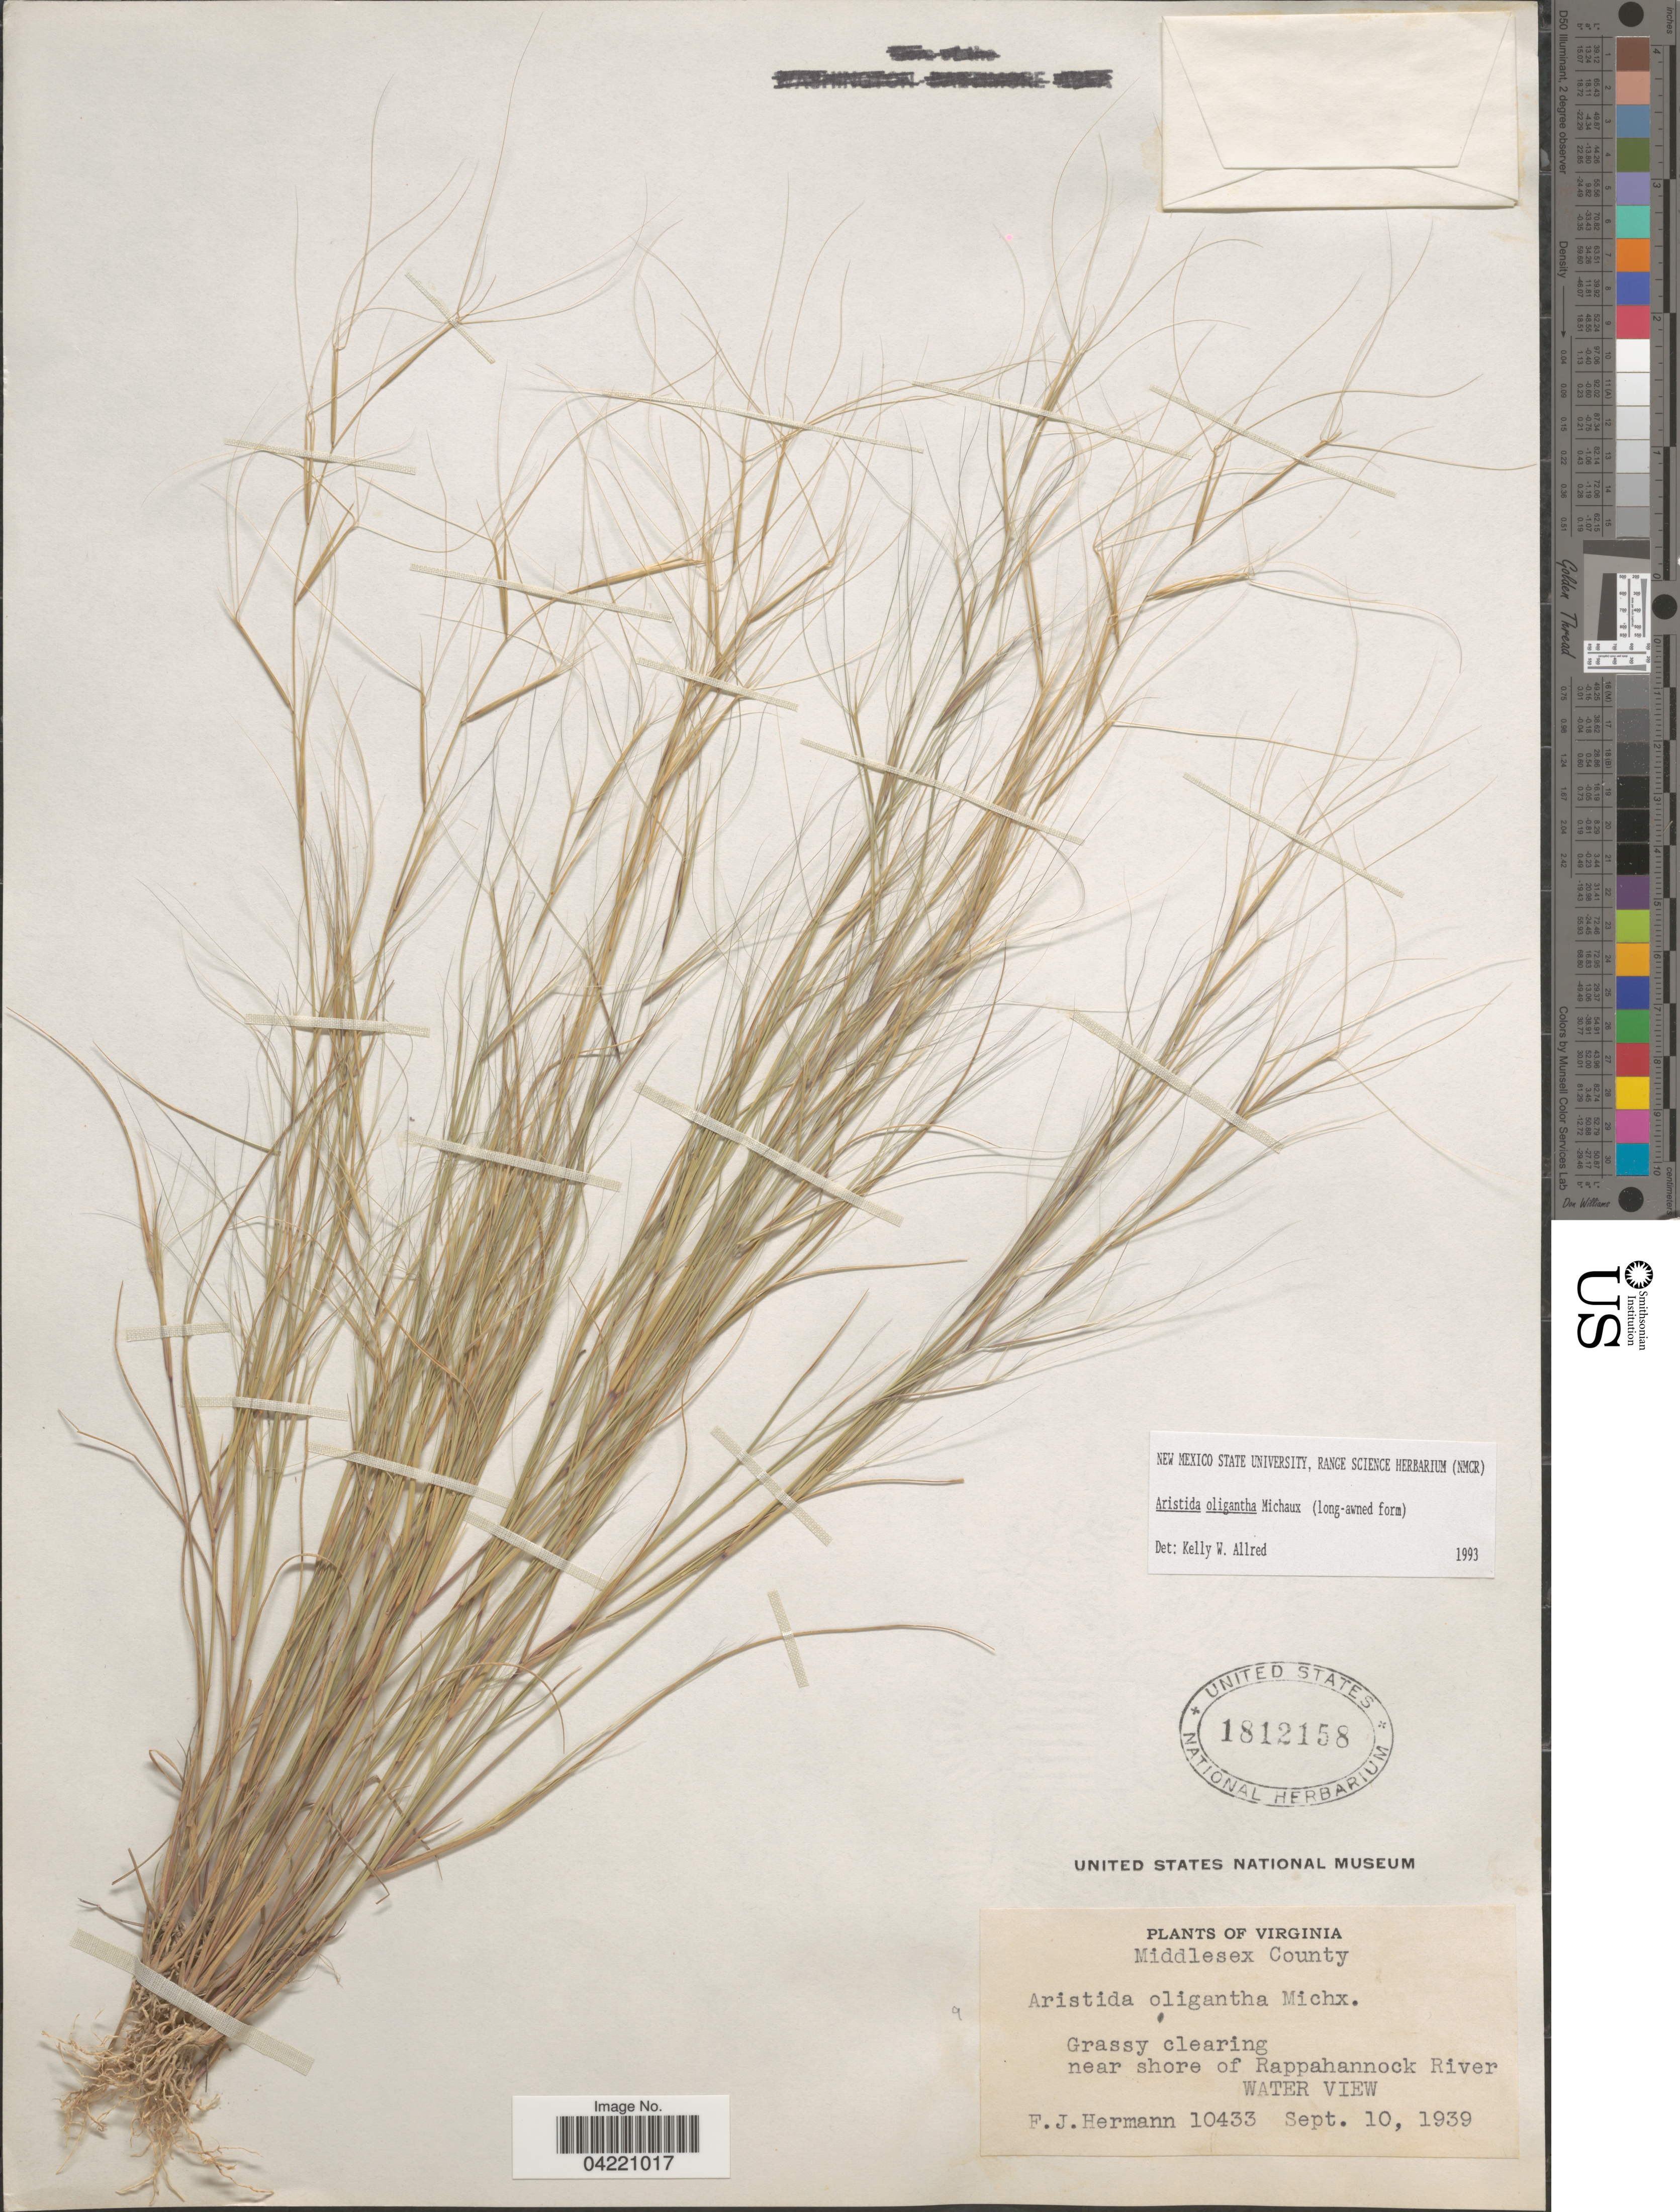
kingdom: Plantae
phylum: Tracheophyta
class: Liliopsida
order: Poales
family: Poaceae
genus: Aristida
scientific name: Aristida oligantha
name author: Michx.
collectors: F. J. Hermann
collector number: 10433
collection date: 1939-09-10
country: United States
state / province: Virginia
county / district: Middlesex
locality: Middlesex County. Grassy clearing near shore of Rappahannock River. Water View.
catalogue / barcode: US 1812158